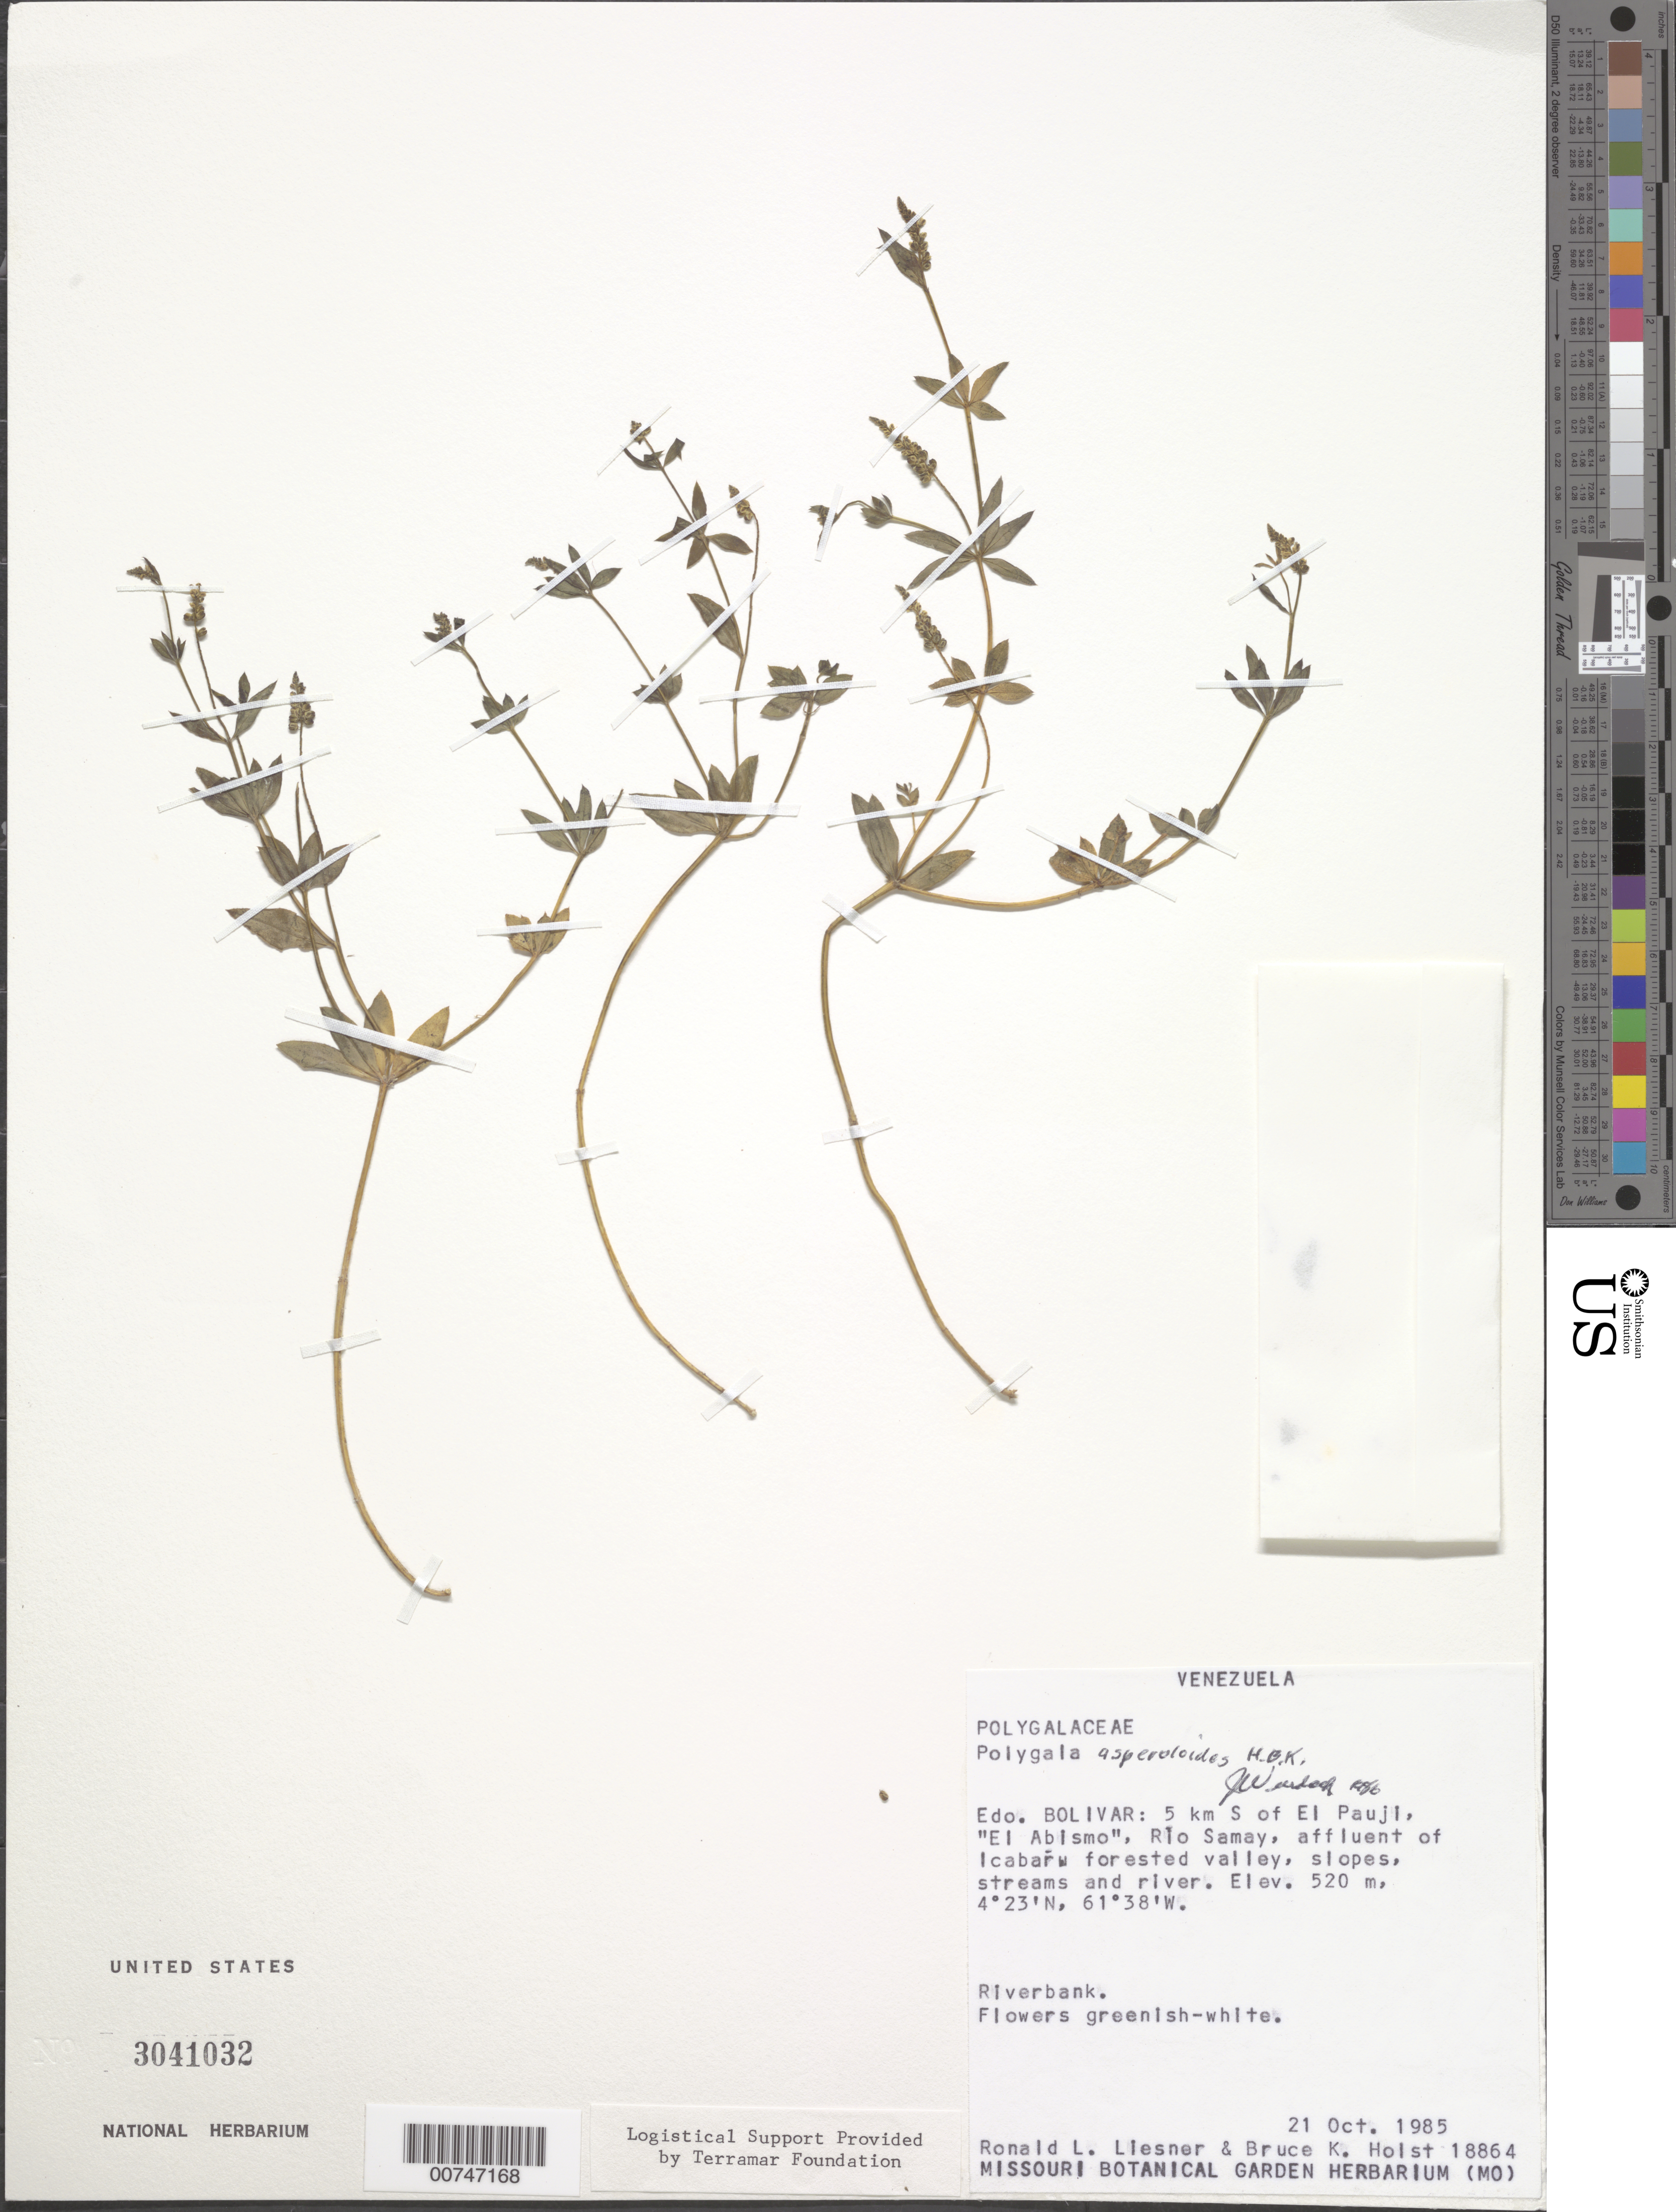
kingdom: Plantae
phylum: Tracheophyta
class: Magnoliopsida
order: Fabales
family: Polygalaceae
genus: Polygala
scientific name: Polygala asperuloides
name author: Kunth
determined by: Wurdack, John J., (US), US (UNITED STATES)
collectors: R. L. Liesner & B. Holst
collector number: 18864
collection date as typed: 21-Oct-85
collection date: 1985-10-21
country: Venezuela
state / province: Bolívar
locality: El Pauji, 5 km S of, "El Abismo", Río Samay, affluent of Icabarú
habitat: Riverbank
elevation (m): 520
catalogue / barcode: US 3041032